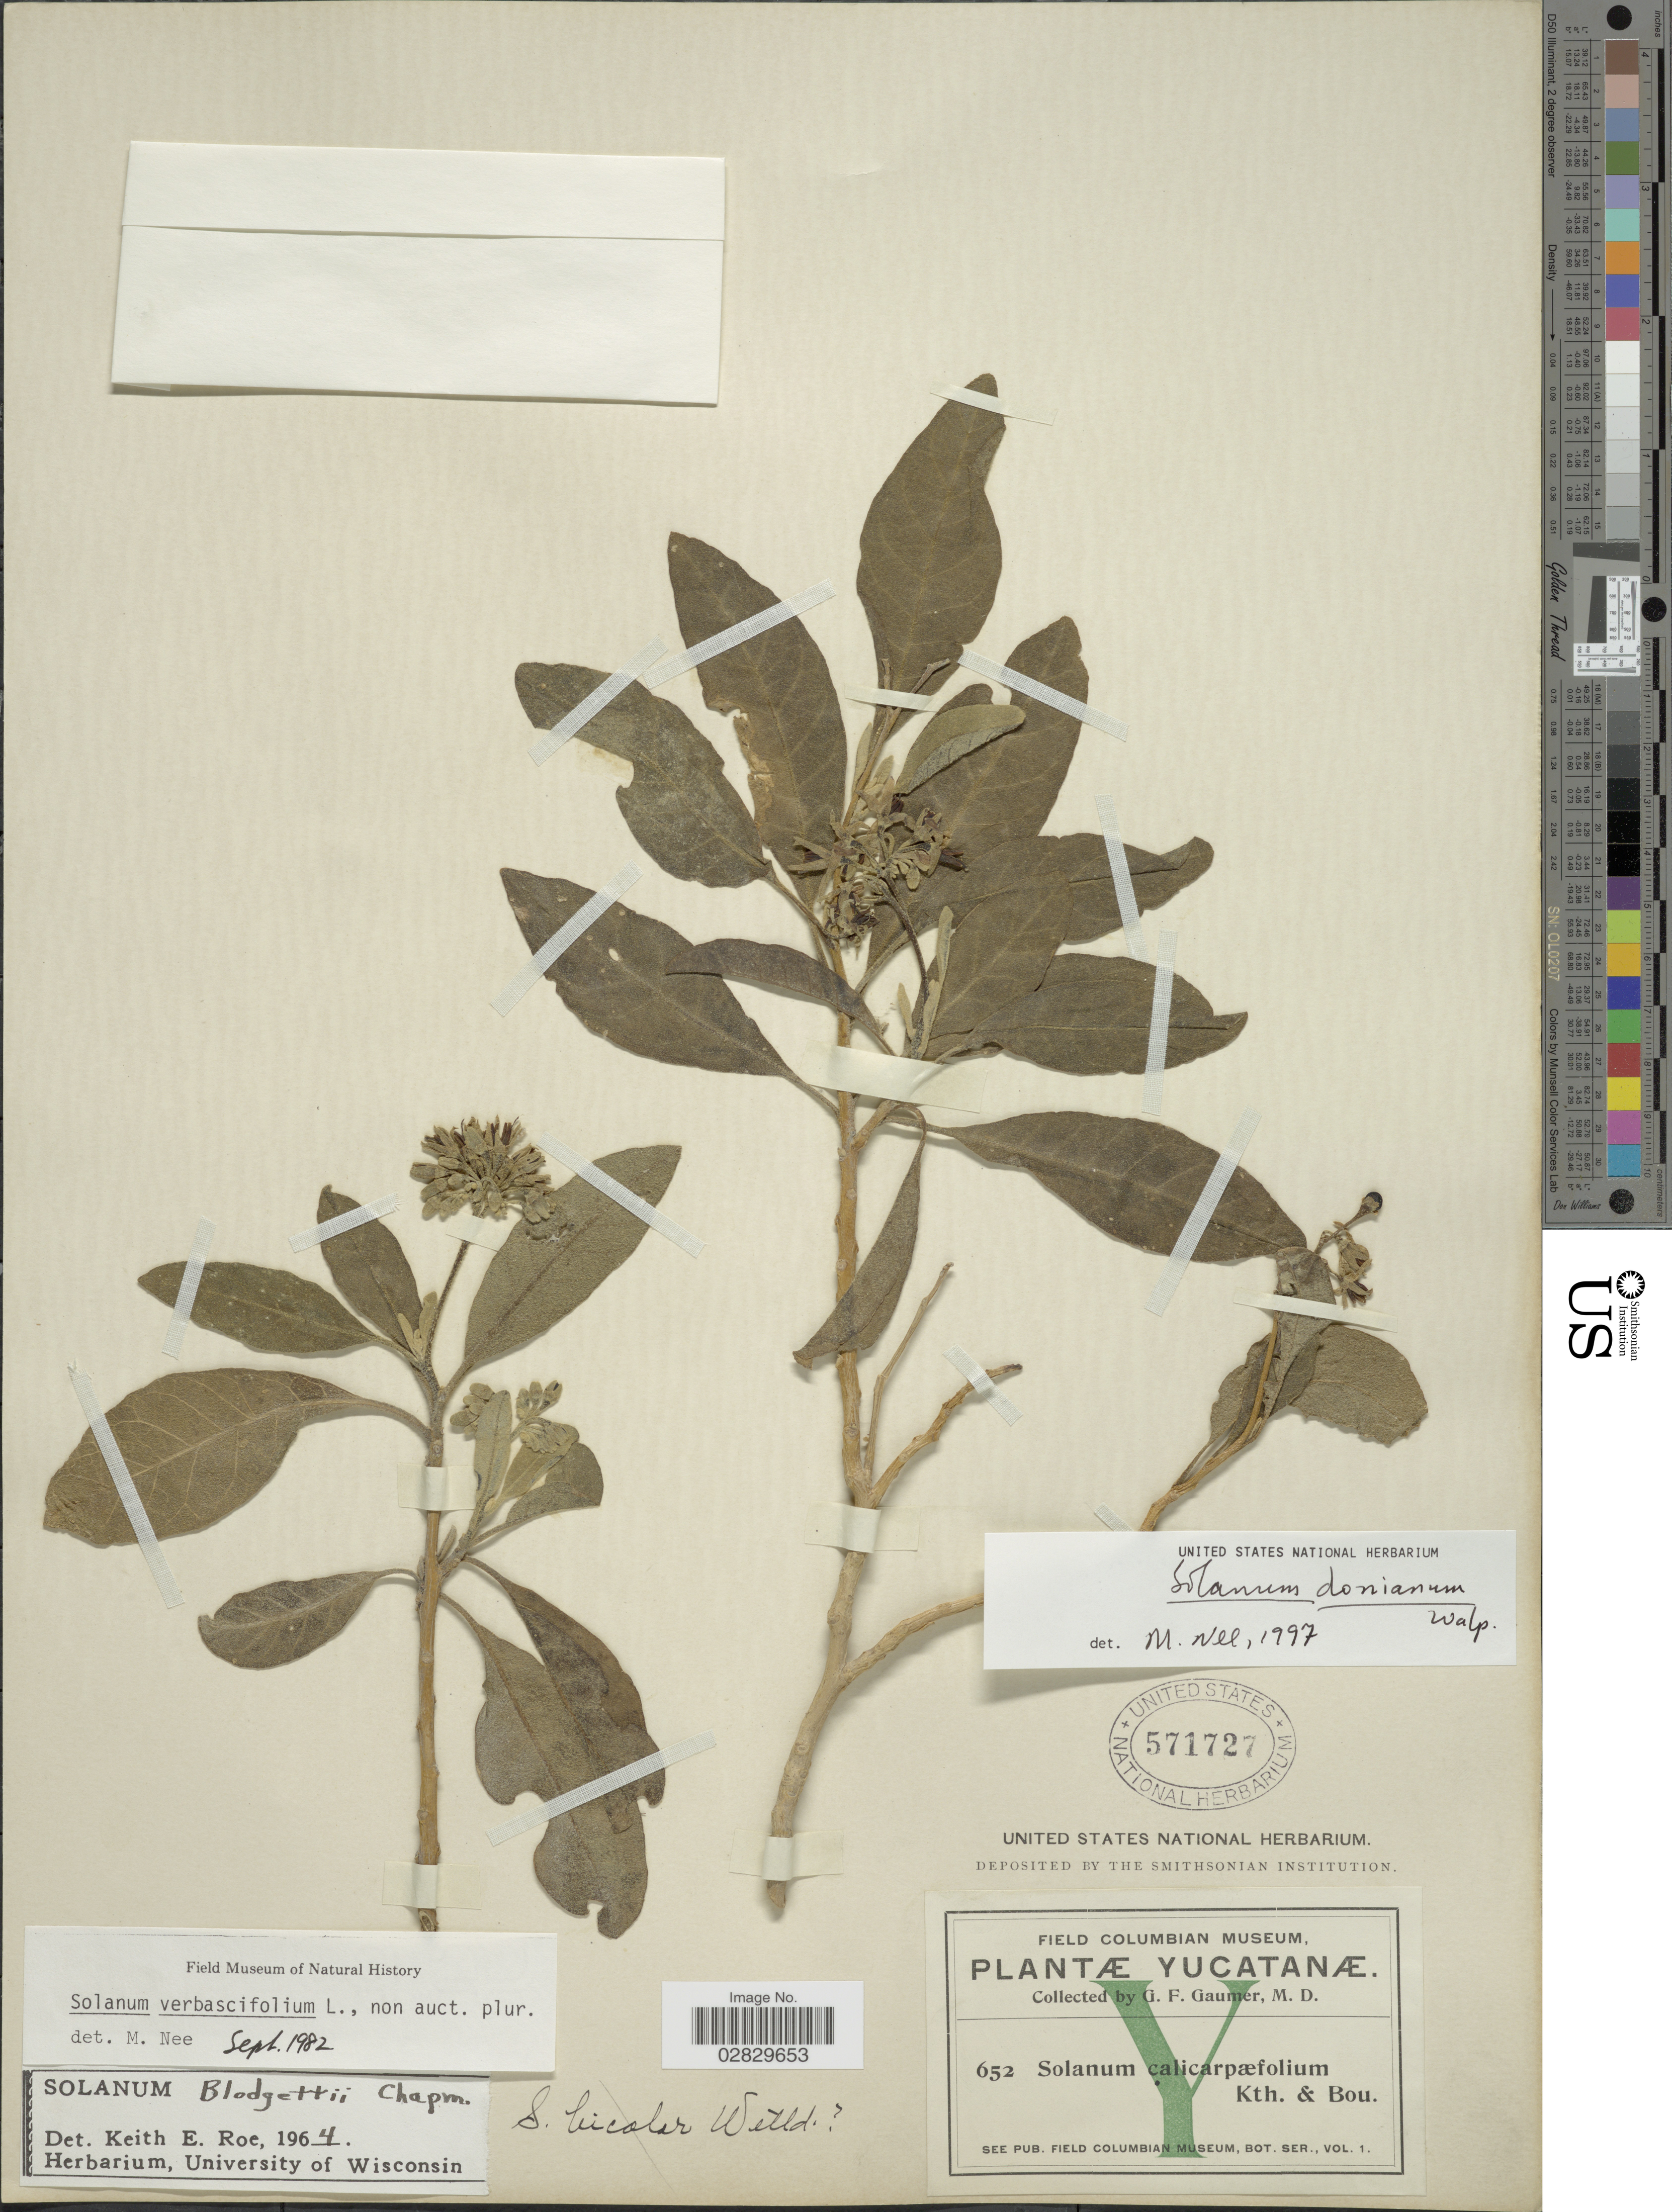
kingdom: Plantae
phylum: Tracheophyta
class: Magnoliopsida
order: Solanales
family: Solanaceae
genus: Solanum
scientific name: Solanum donianum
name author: Walp.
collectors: G. F. Gaumer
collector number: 652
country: Mexico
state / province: Yucatán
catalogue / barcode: US 571727